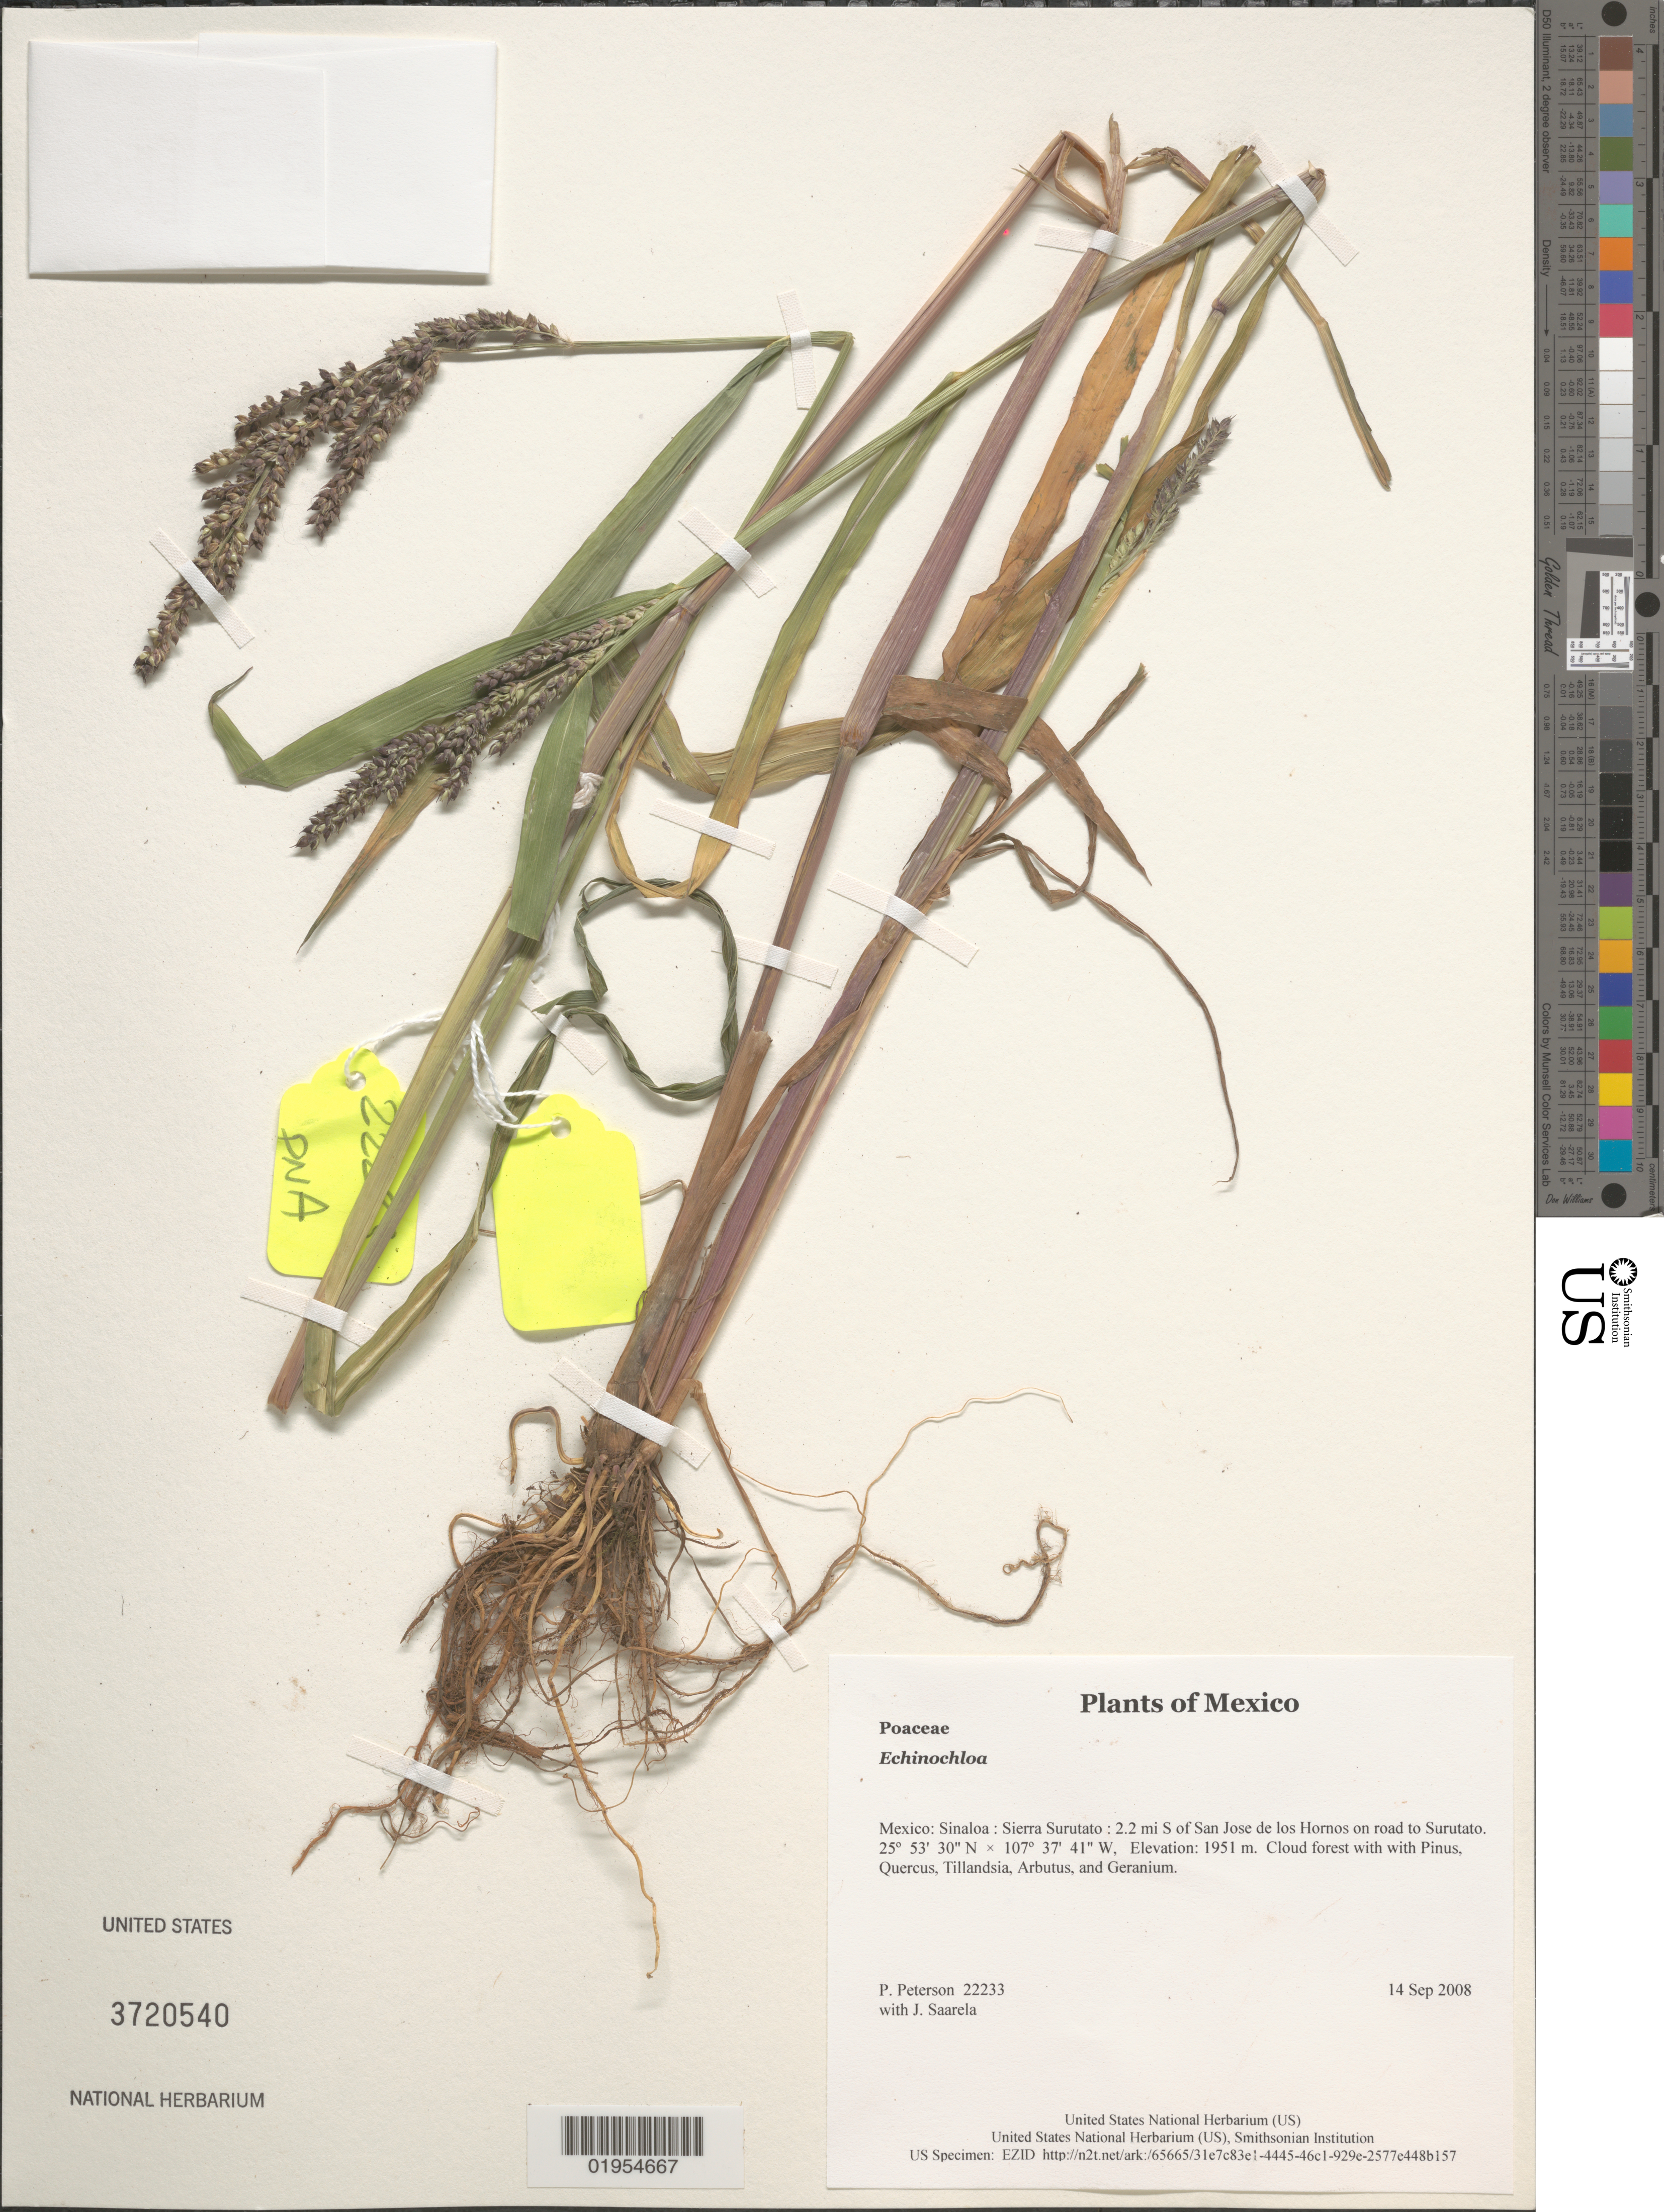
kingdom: Plantae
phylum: Tracheophyta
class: Liliopsida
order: Poales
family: Poaceae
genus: Echinochloa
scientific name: Echinochloa sp.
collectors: P. M. Peterson & J. Saarela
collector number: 22233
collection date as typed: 14 Sep 2008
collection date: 2008-09-14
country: Mexico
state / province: Sinaloa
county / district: Sierra Surutato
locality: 2.2 mi S of San Jose de los Hornos on road to Surutato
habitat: Cloud forest with with Pinus, Quercus, Tillandsia, Arbutus, and Geranium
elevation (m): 1951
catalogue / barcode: US 3720540